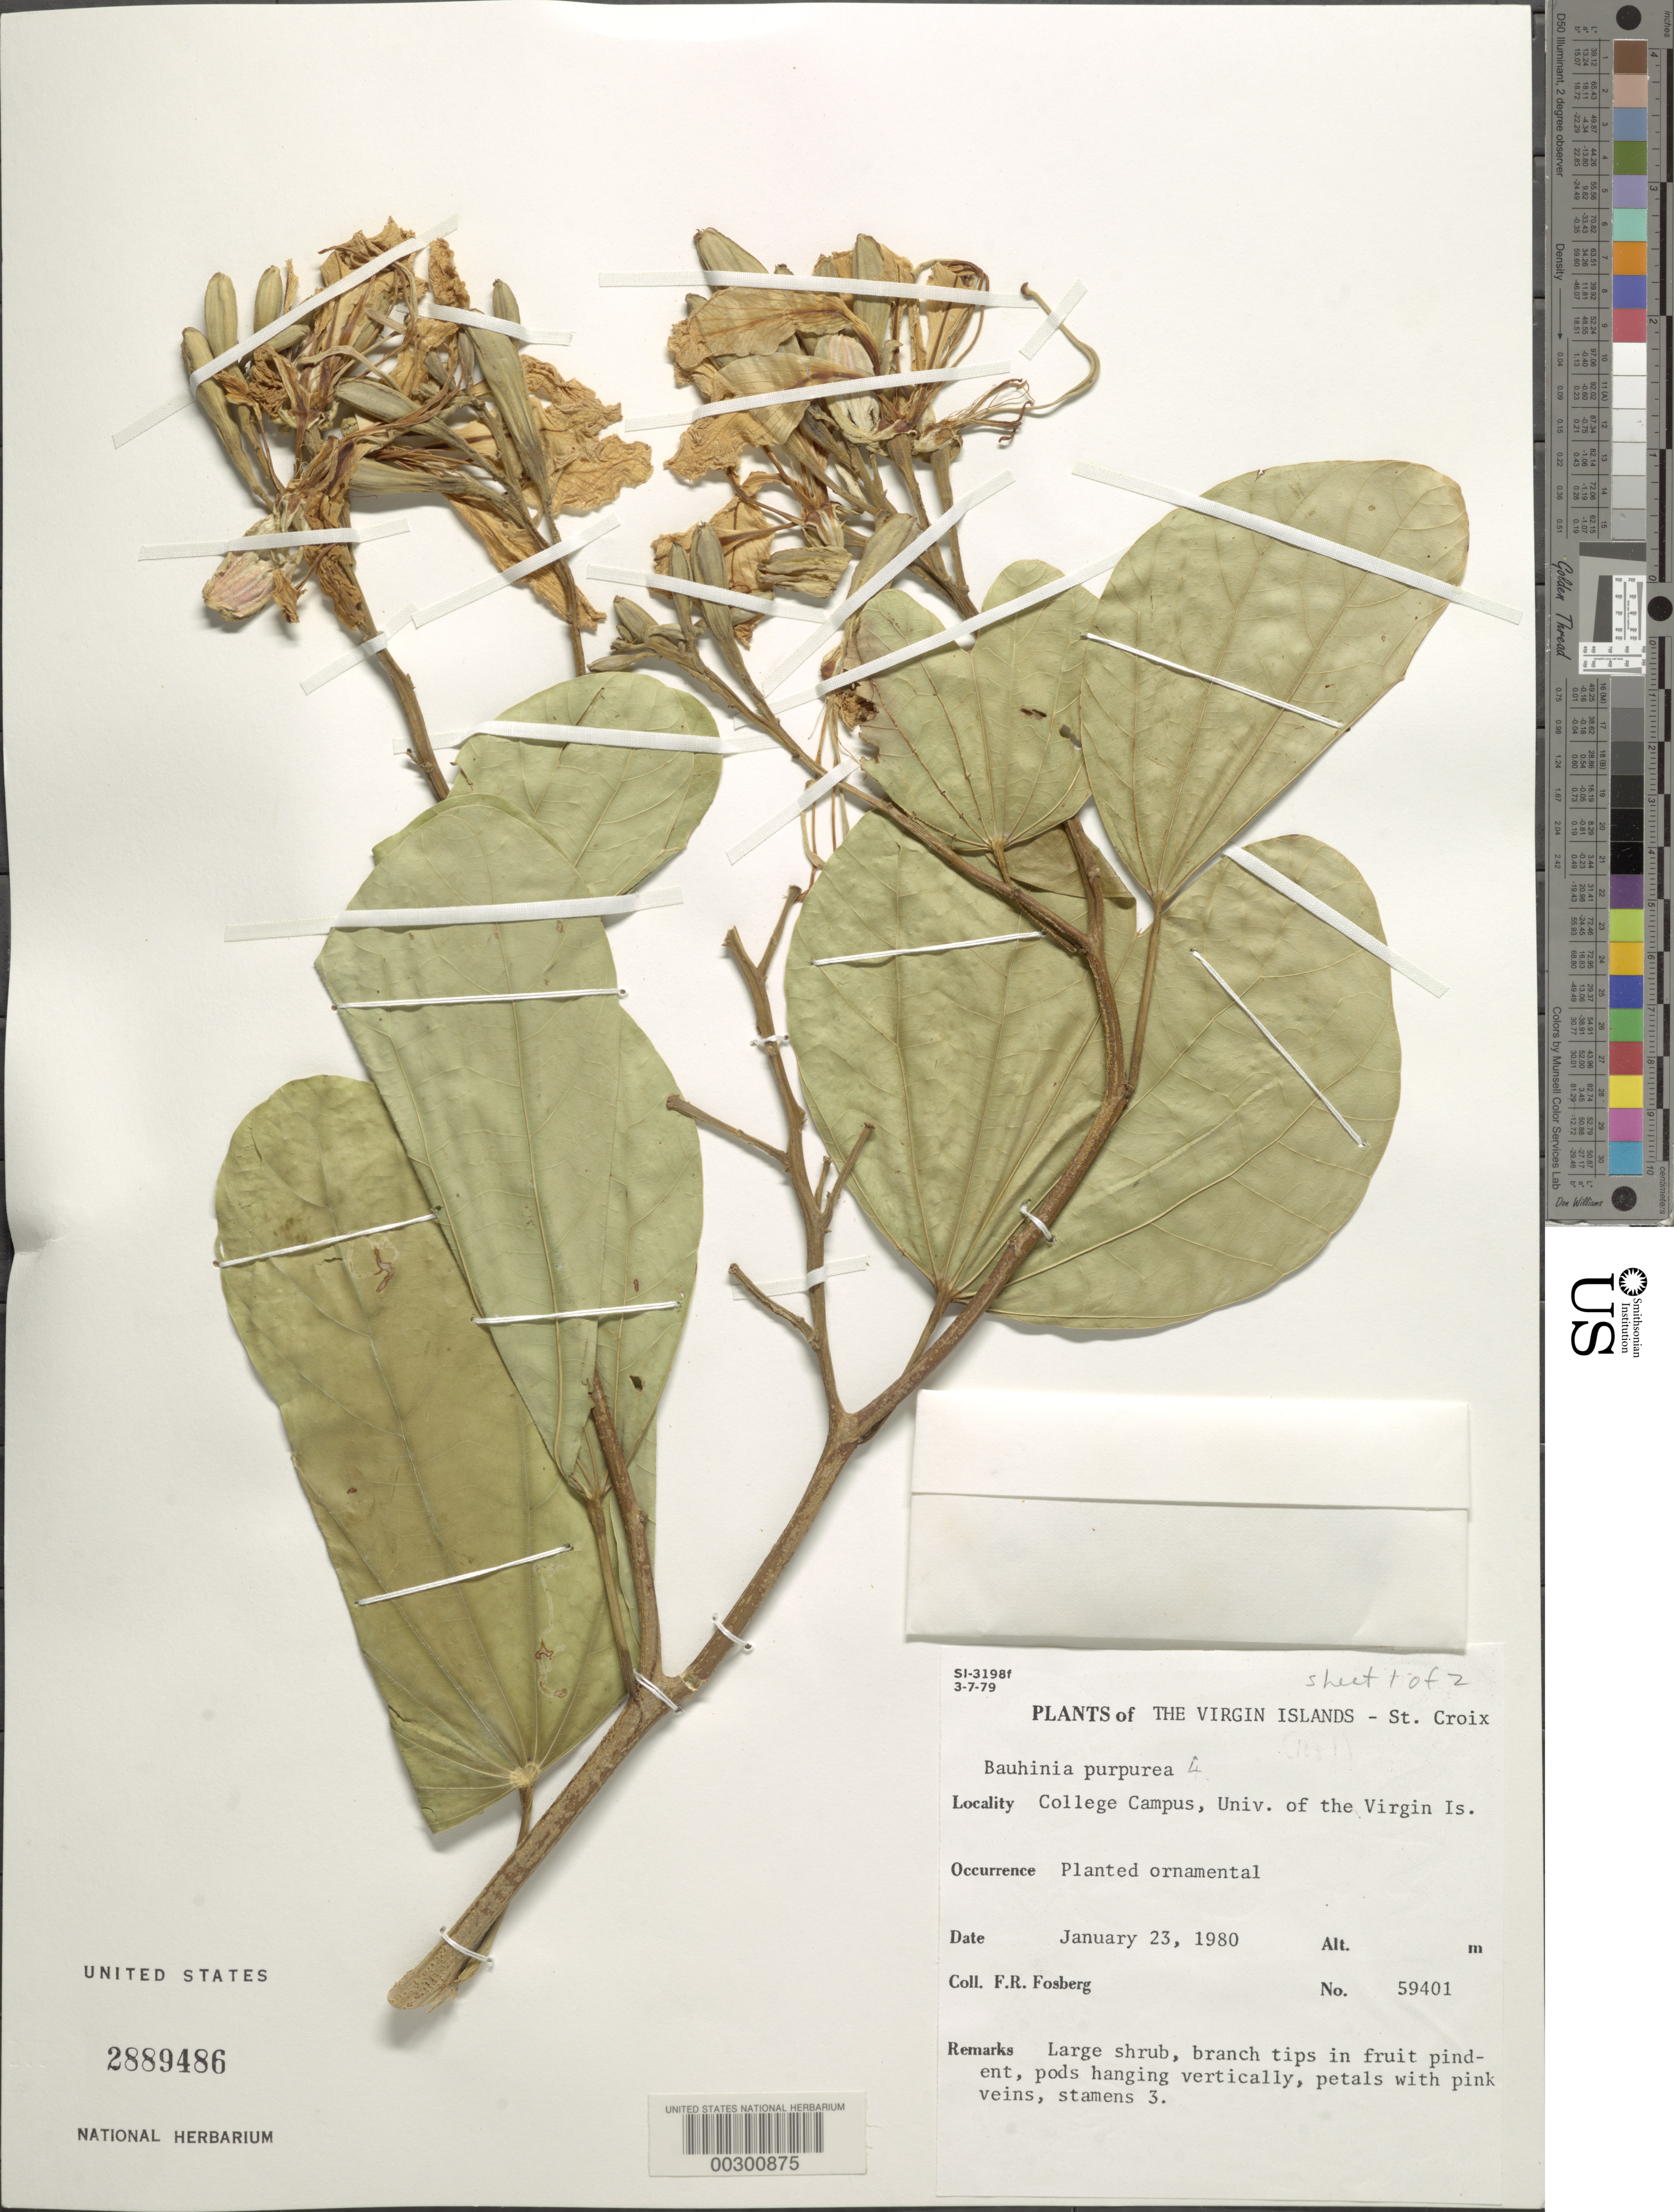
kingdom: Plantae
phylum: Tracheophyta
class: Magnoliopsida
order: Fabales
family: Fabaceae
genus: Bauhinia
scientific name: Bauhinia purpurea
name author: L.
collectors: F. R. Fosberg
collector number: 59401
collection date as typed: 23 Jan 1980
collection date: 1980-01-23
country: U.S. Virgin Islands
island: St. Croix Island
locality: College campus, univ. of virgin is.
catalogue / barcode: US 2889486